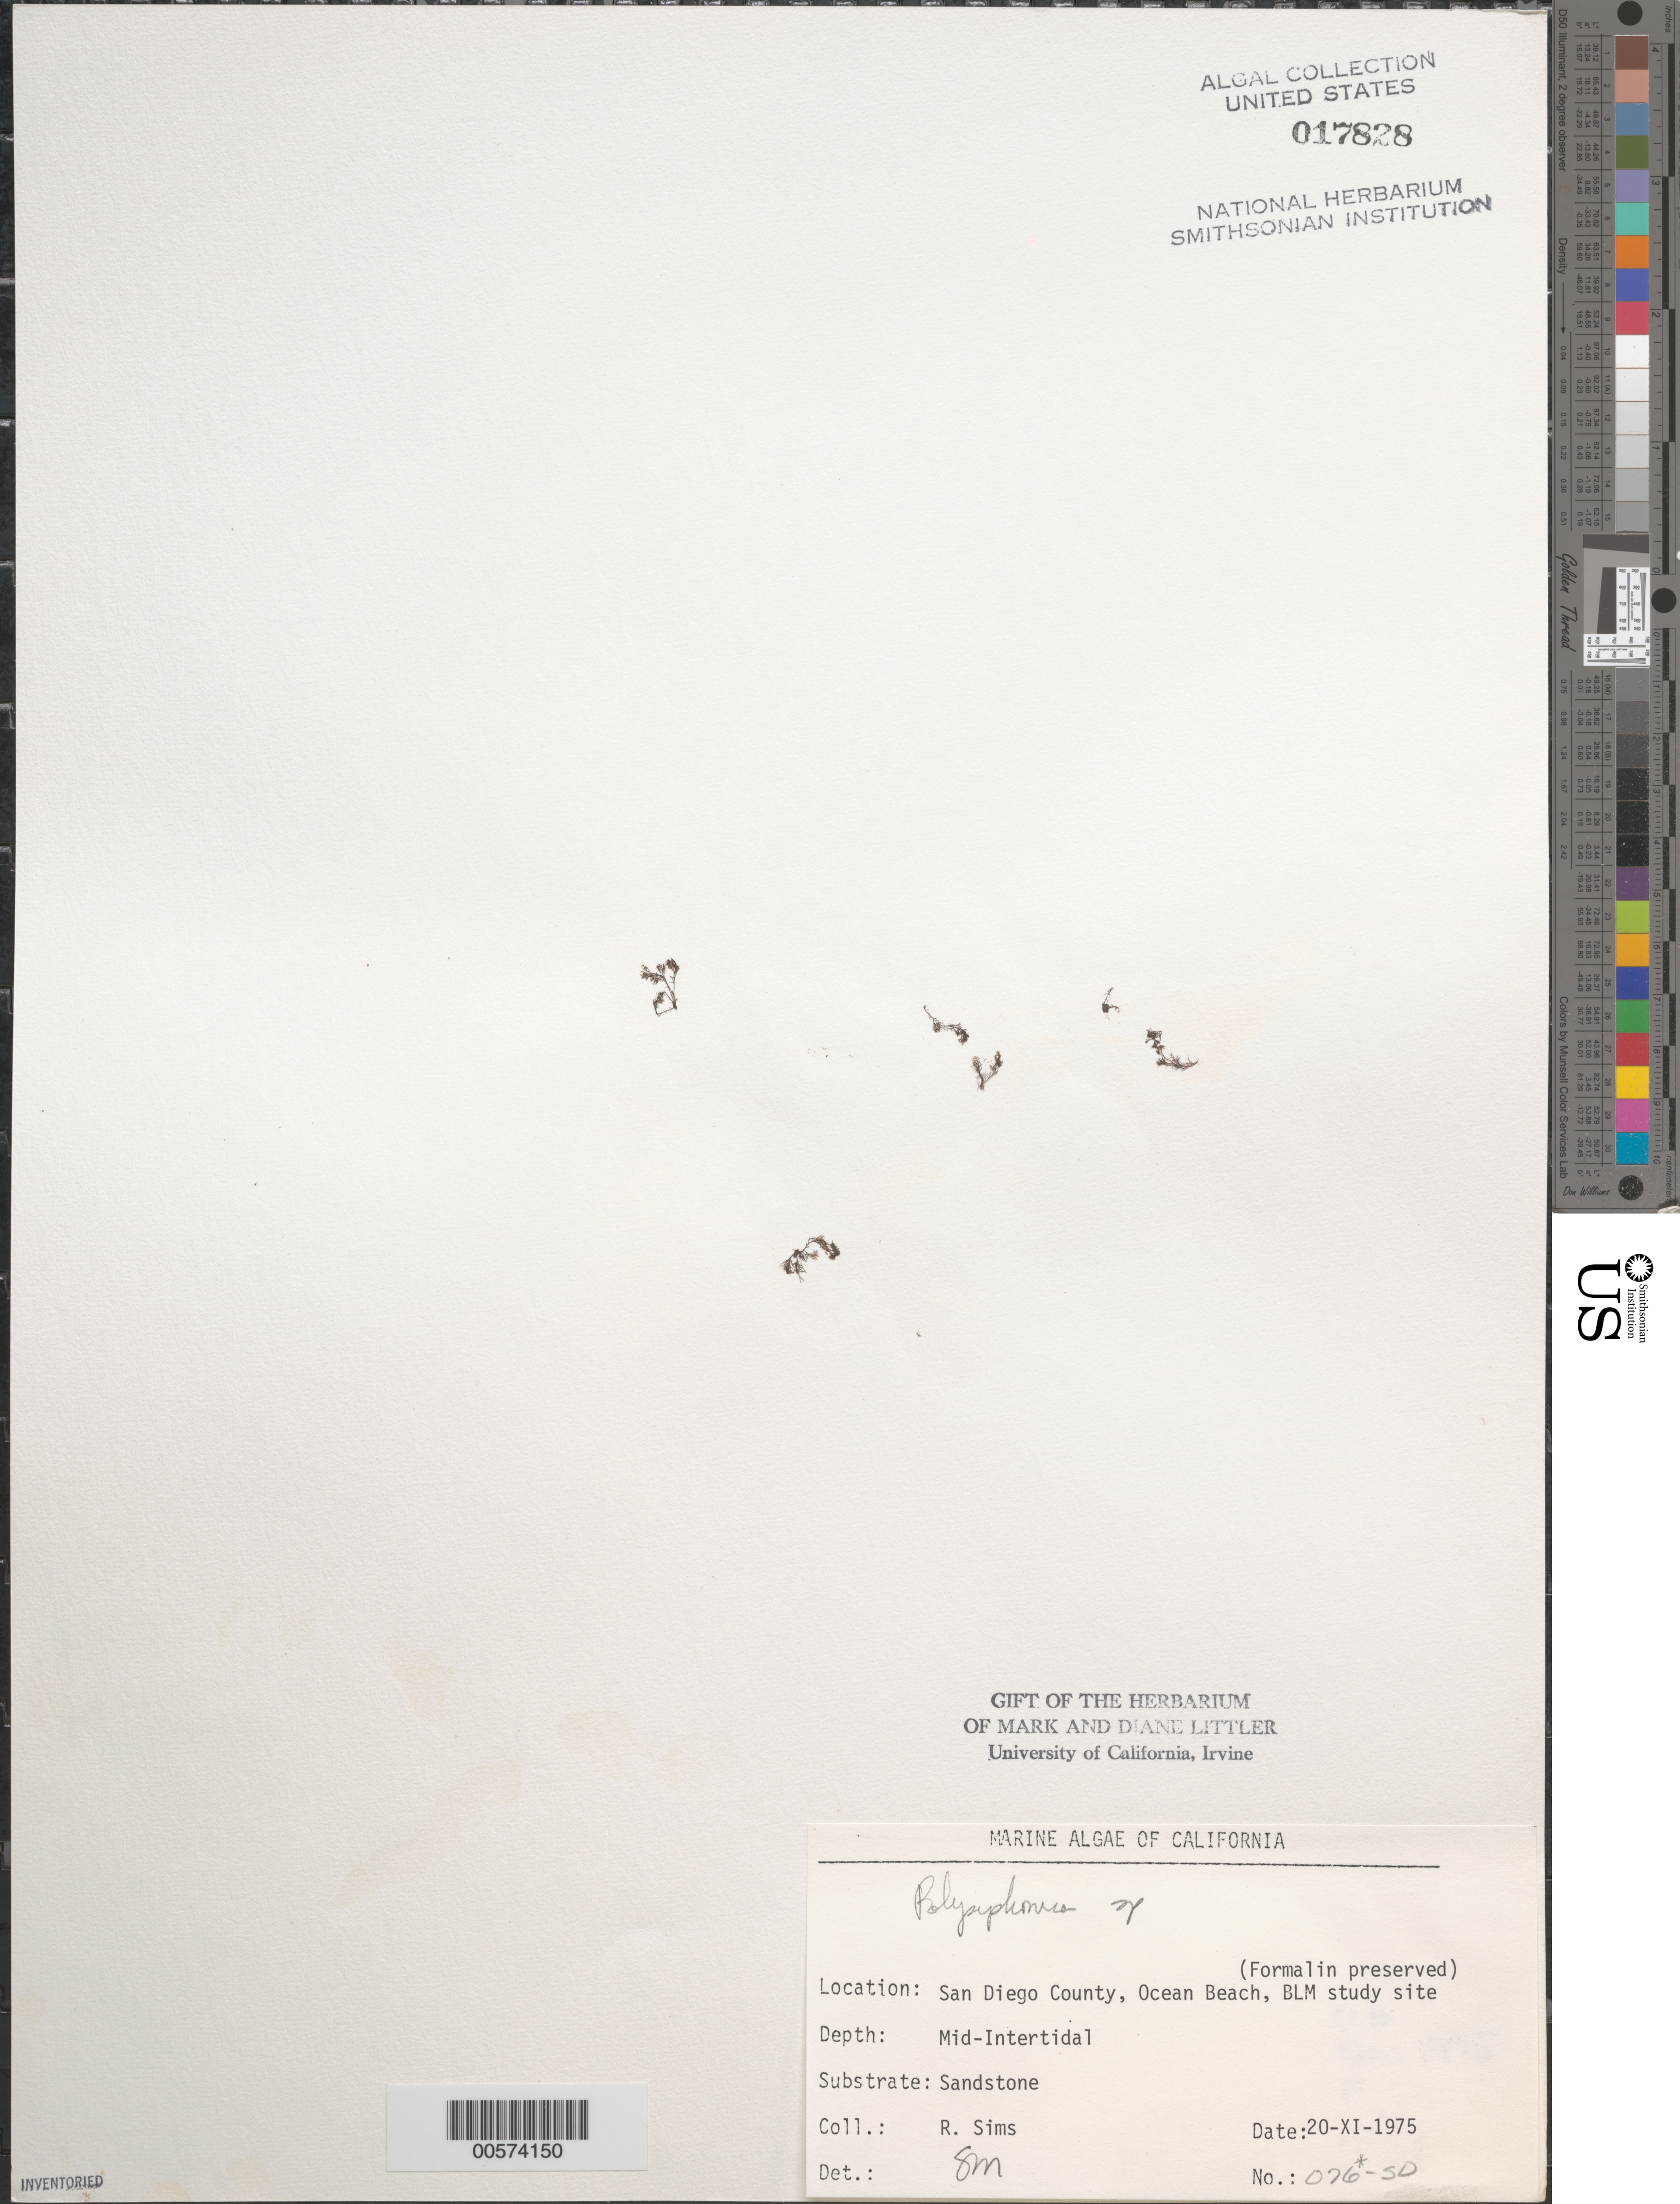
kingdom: Plantae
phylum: Rhodophyta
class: Florideophyceae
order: Ceramiales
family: Rhodomelaceae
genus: Polysiphonia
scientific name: Polysiphonia sp.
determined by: Murray, S. N.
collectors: R. H. Sims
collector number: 076*-sd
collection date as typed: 20 Nov 1975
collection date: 1975-11-20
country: United States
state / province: California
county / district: San Diego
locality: Ocean Beach, end of Del Monte Street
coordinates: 32 44' 35"N, 117 15' 15"W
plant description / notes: BLM-SOCALBIGHT Rocky Intertidal Survey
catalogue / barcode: US 17828